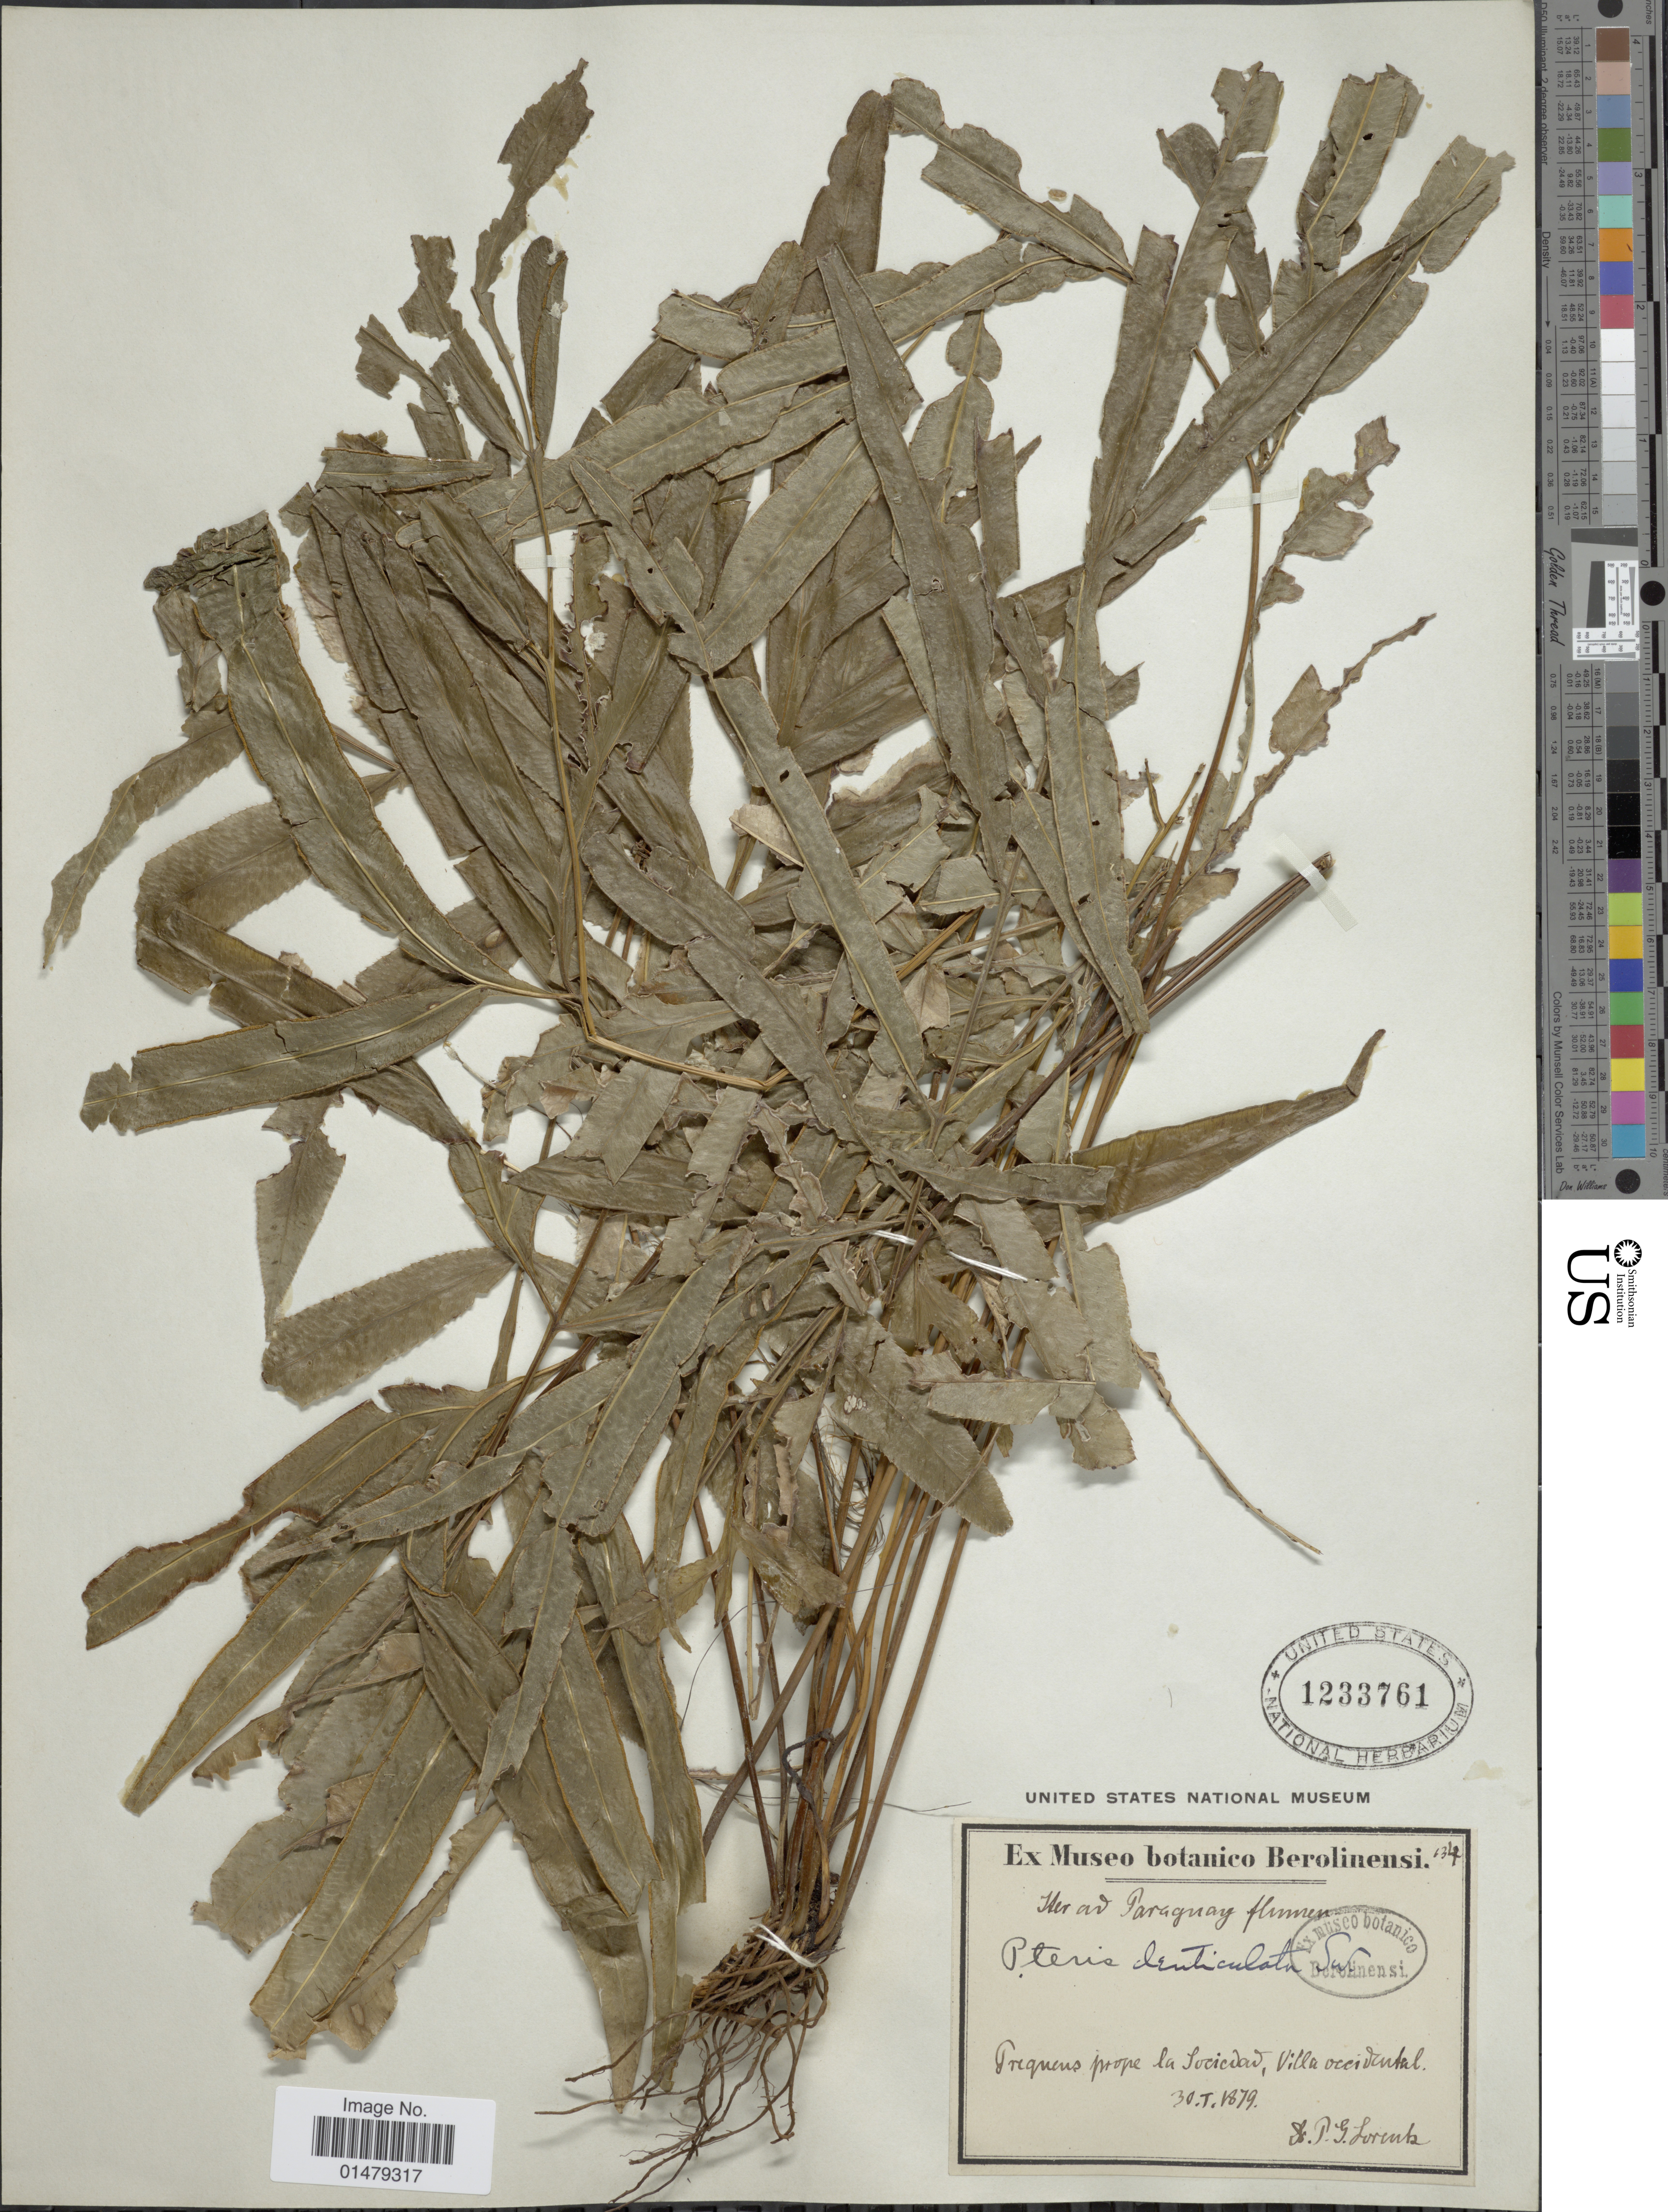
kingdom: Plantae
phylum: Tracheophyta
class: Polypodiopsida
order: Polypodiales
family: Pteridaceae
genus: Pteris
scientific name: Pteris denticulata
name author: Sw.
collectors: P. G. Lorentz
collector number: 134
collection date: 1879-01-30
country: Paraguay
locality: Iter ad Paraguay flumen. Frequens prope la Socidad, Villa occidental.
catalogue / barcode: US 1233761